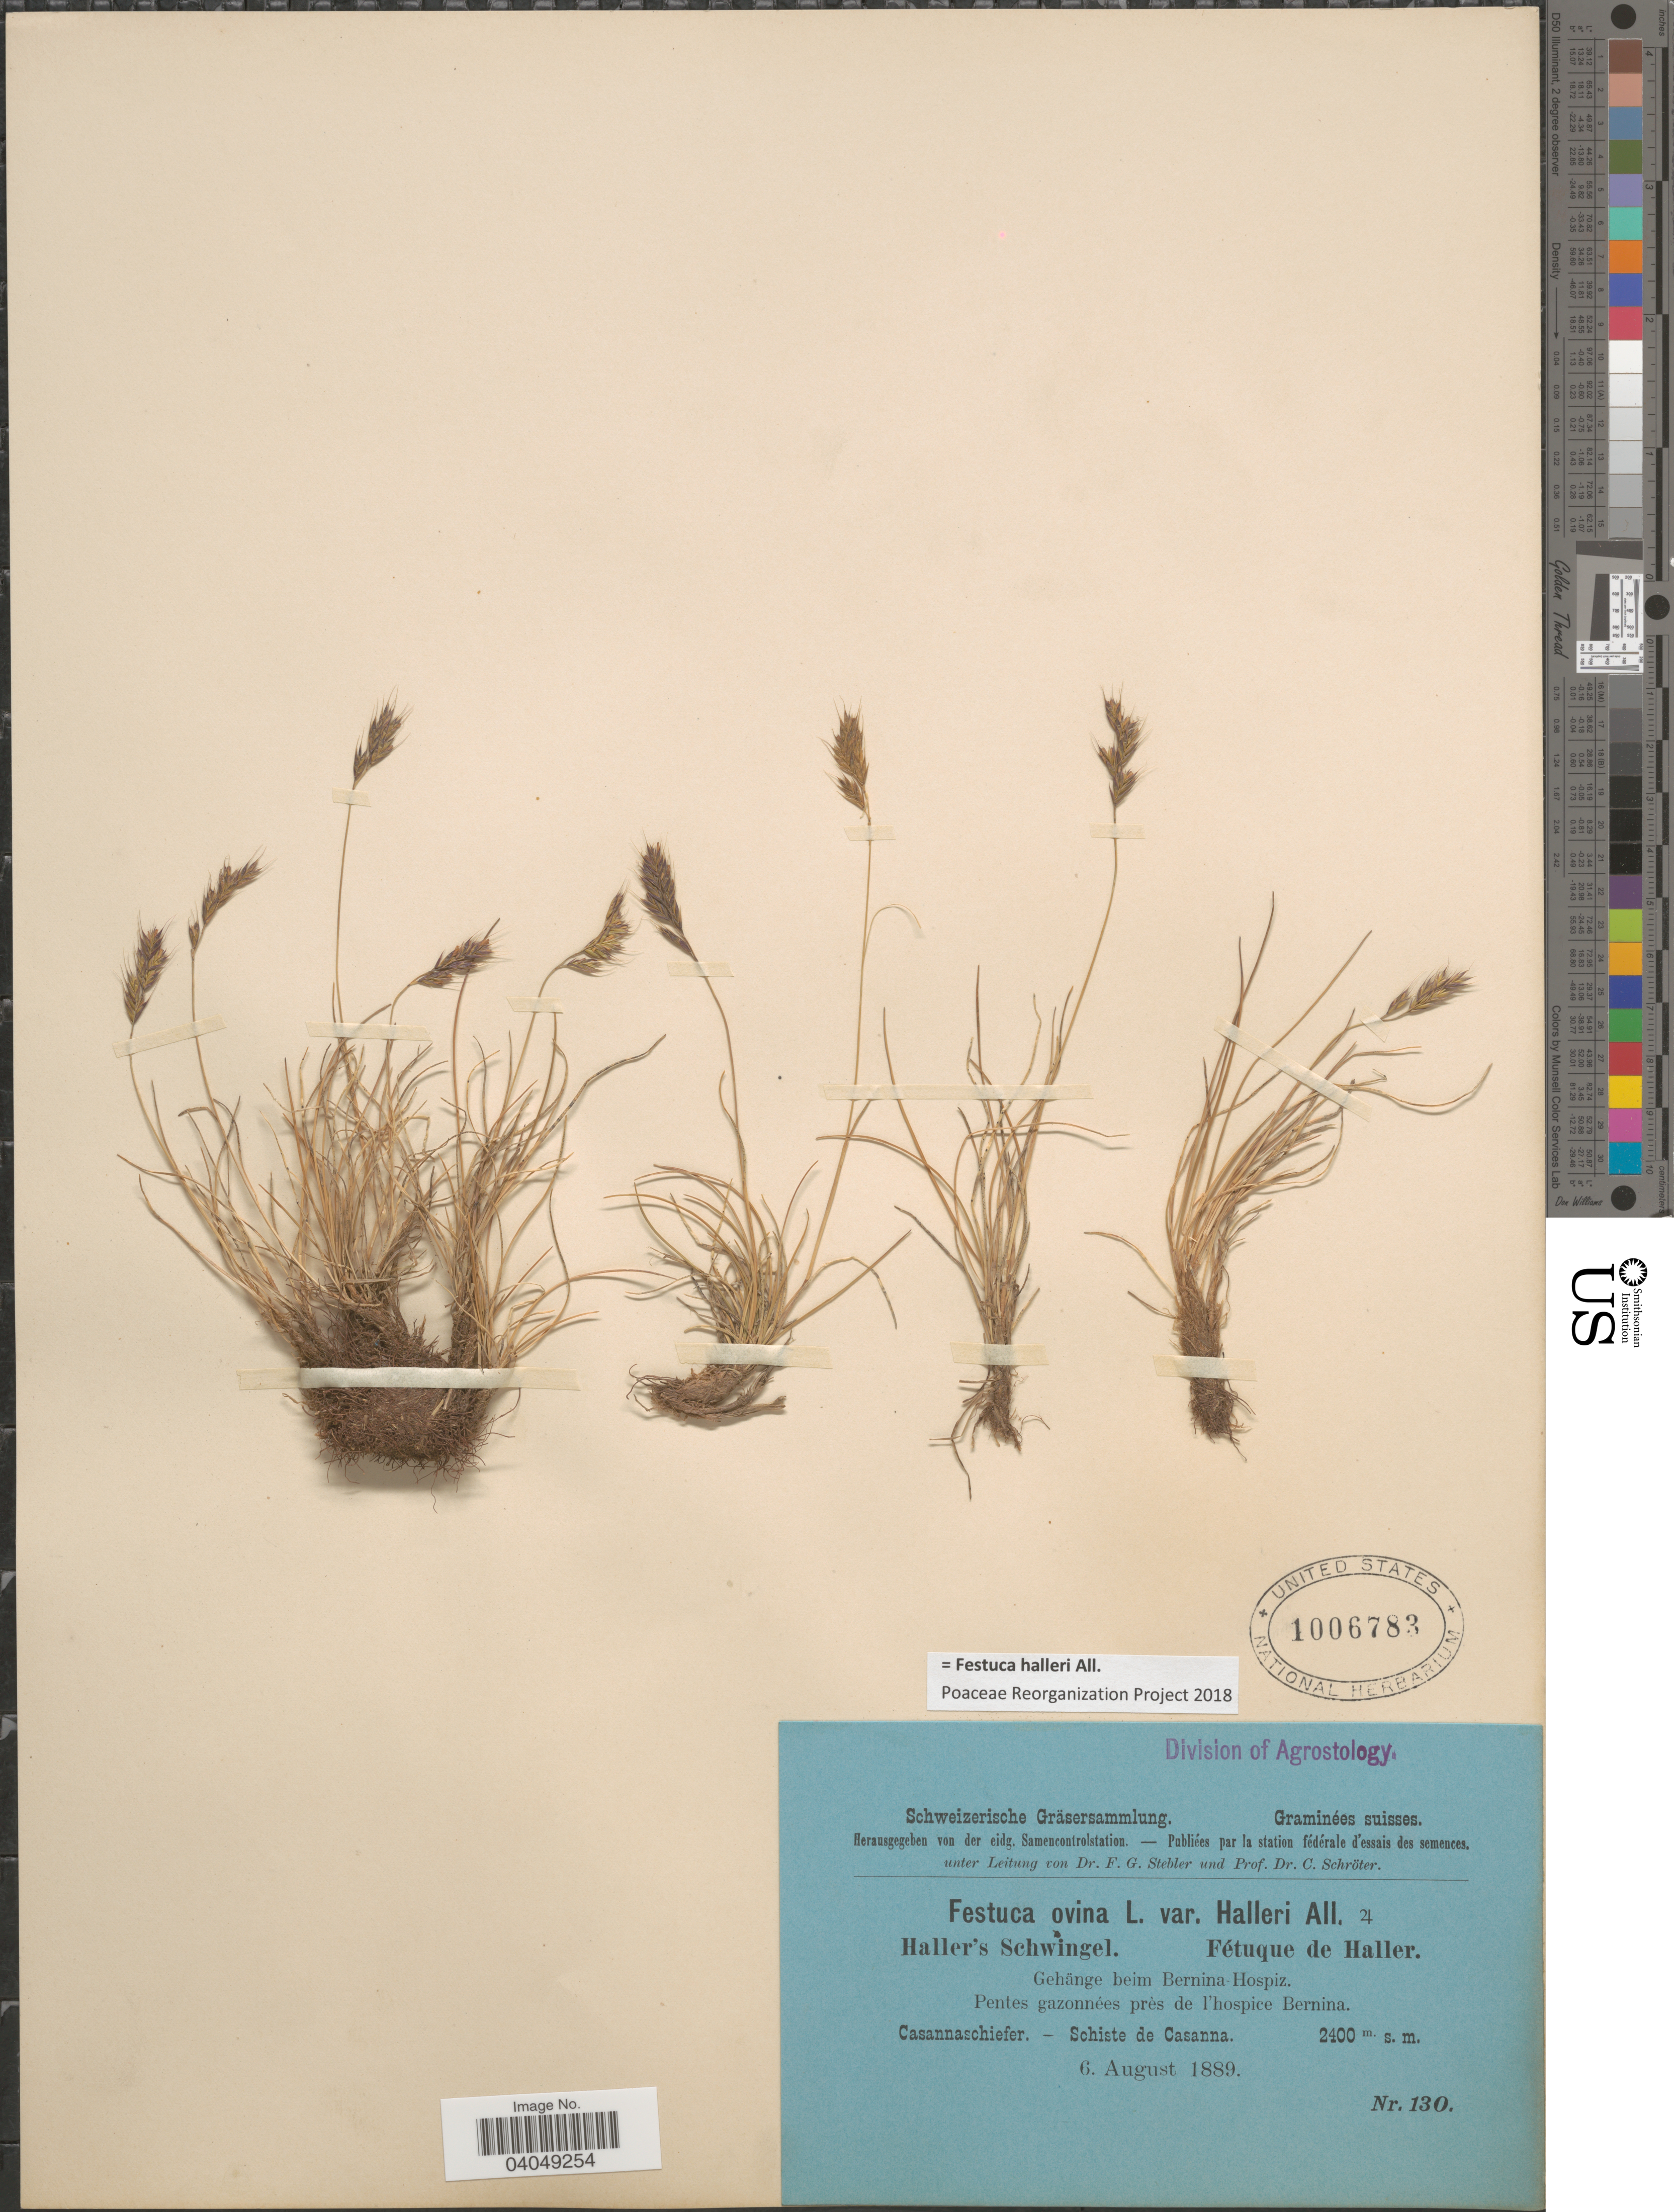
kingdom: Plantae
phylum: Tracheophyta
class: Liliopsida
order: Poales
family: Poaceae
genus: Festuca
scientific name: Festuca halleri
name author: All.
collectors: Stebler, F.G. & Schröter, C.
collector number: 130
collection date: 1889-08-06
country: Switzerland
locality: Suisses. Gehänge beim Bernina Hospiz. Pentes gazonnées près de l'hospice Bernina.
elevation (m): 2400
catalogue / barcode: US 1006783